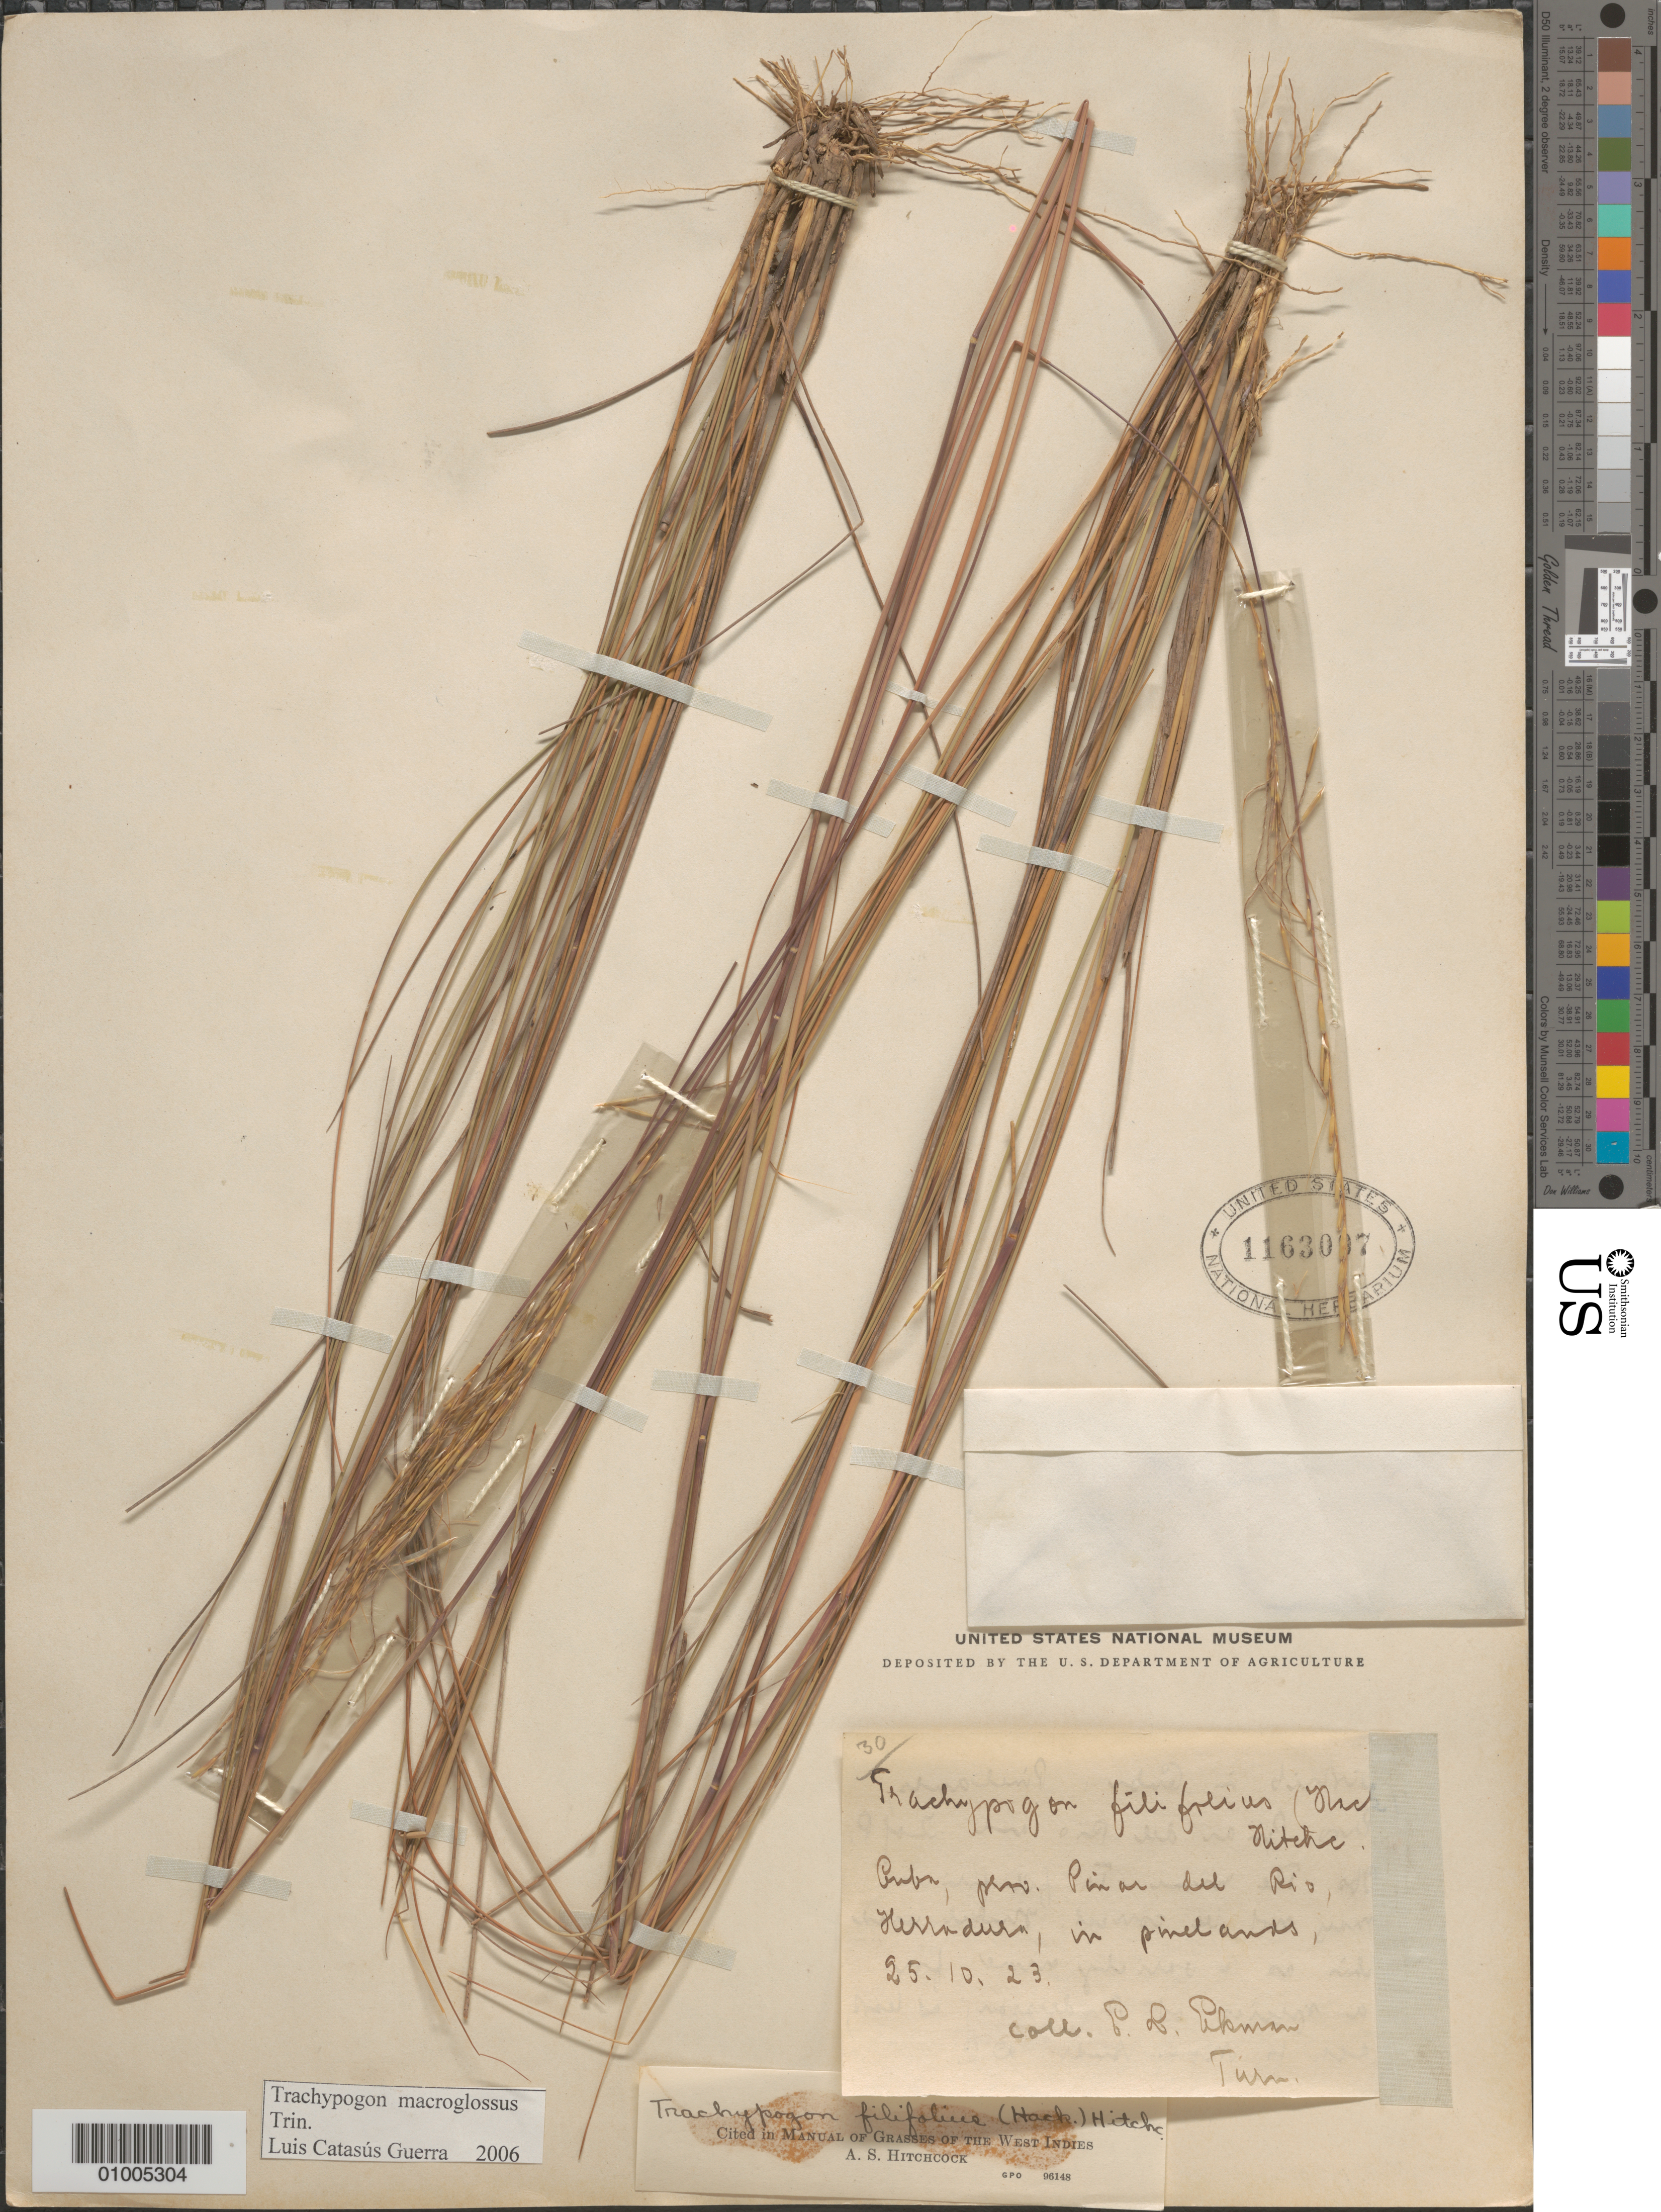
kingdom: Plantae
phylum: Tracheophyta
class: Liliopsida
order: Poales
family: Poaceae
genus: Trachypogon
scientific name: Trachypogon macroglossus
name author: Trin.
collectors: E. L. Ekman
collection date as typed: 25 Oct 1923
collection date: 1923-10-25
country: Cuba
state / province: Pinar del Rio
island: Cuba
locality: Pinar del Rio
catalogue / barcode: US 1163097